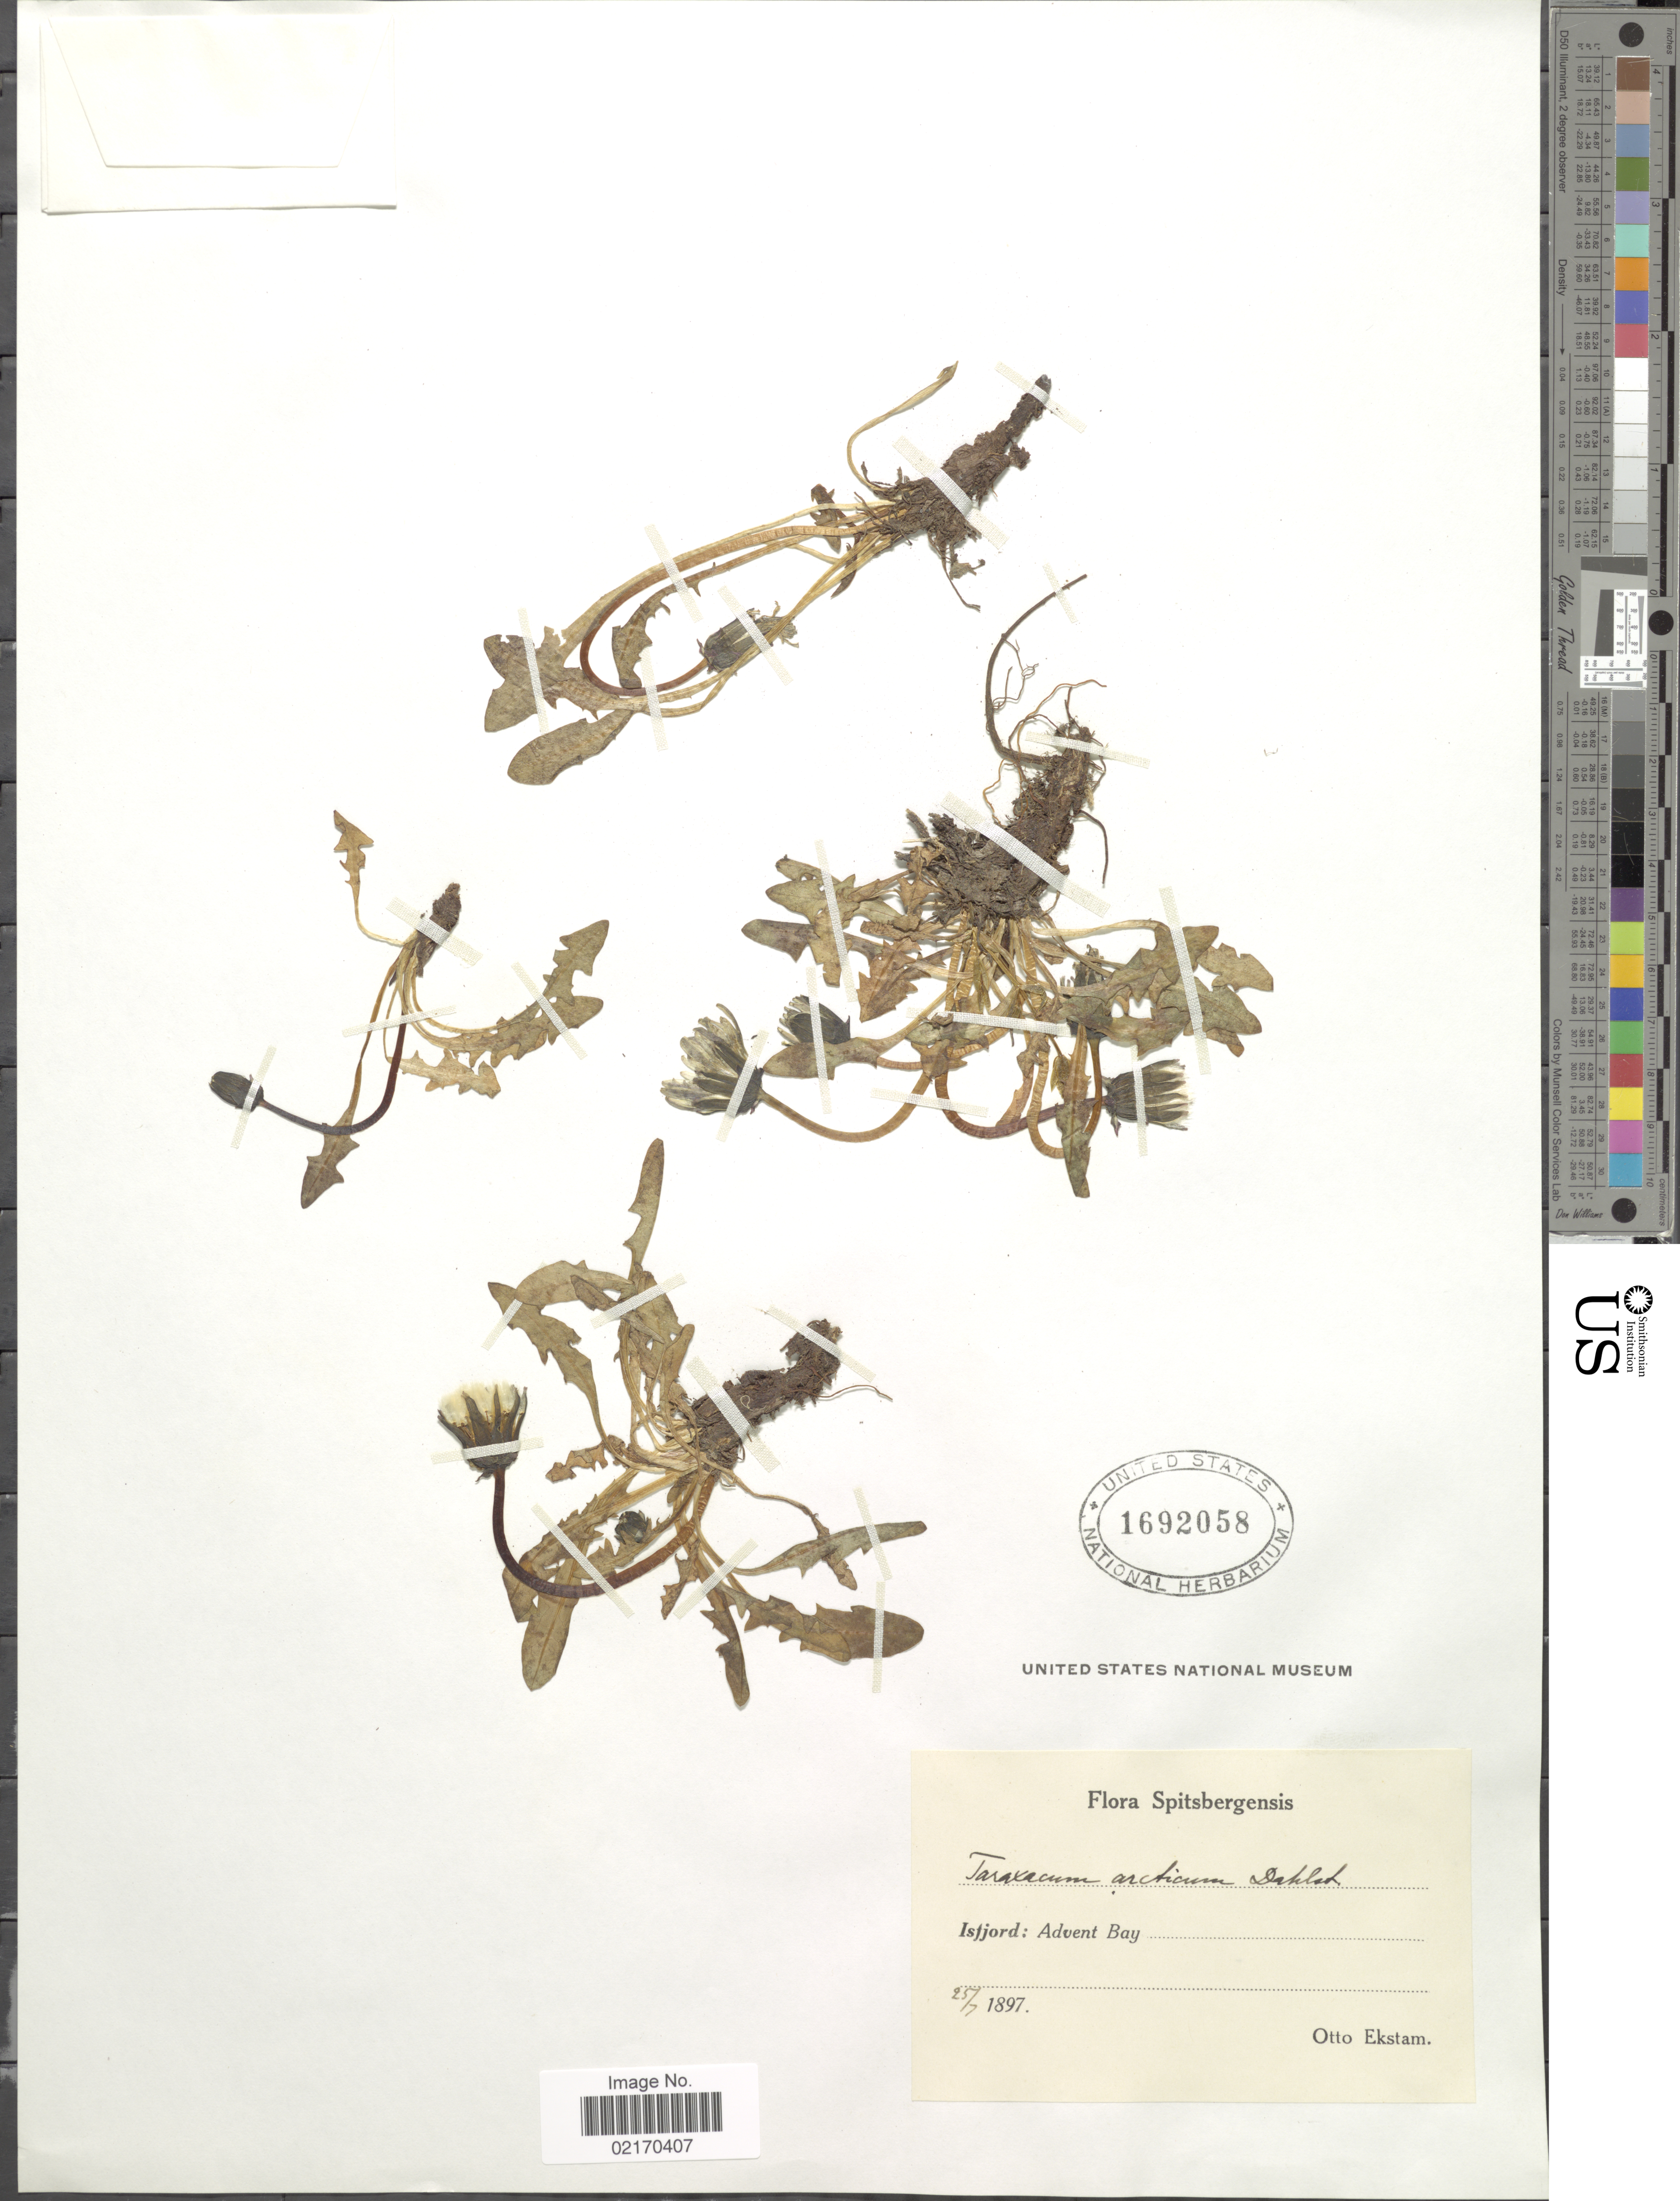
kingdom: Plantae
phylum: Tracheophyta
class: Magnoliopsida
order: Asterales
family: Asteraceae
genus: Taraxacum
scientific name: Taraxacum arcticum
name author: (Trautv.) Dahlst.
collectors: O. Ekstam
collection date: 1897-07-25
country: Norway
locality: Spitsbergensis, Isfjord: Advent Bay.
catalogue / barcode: US 1692058